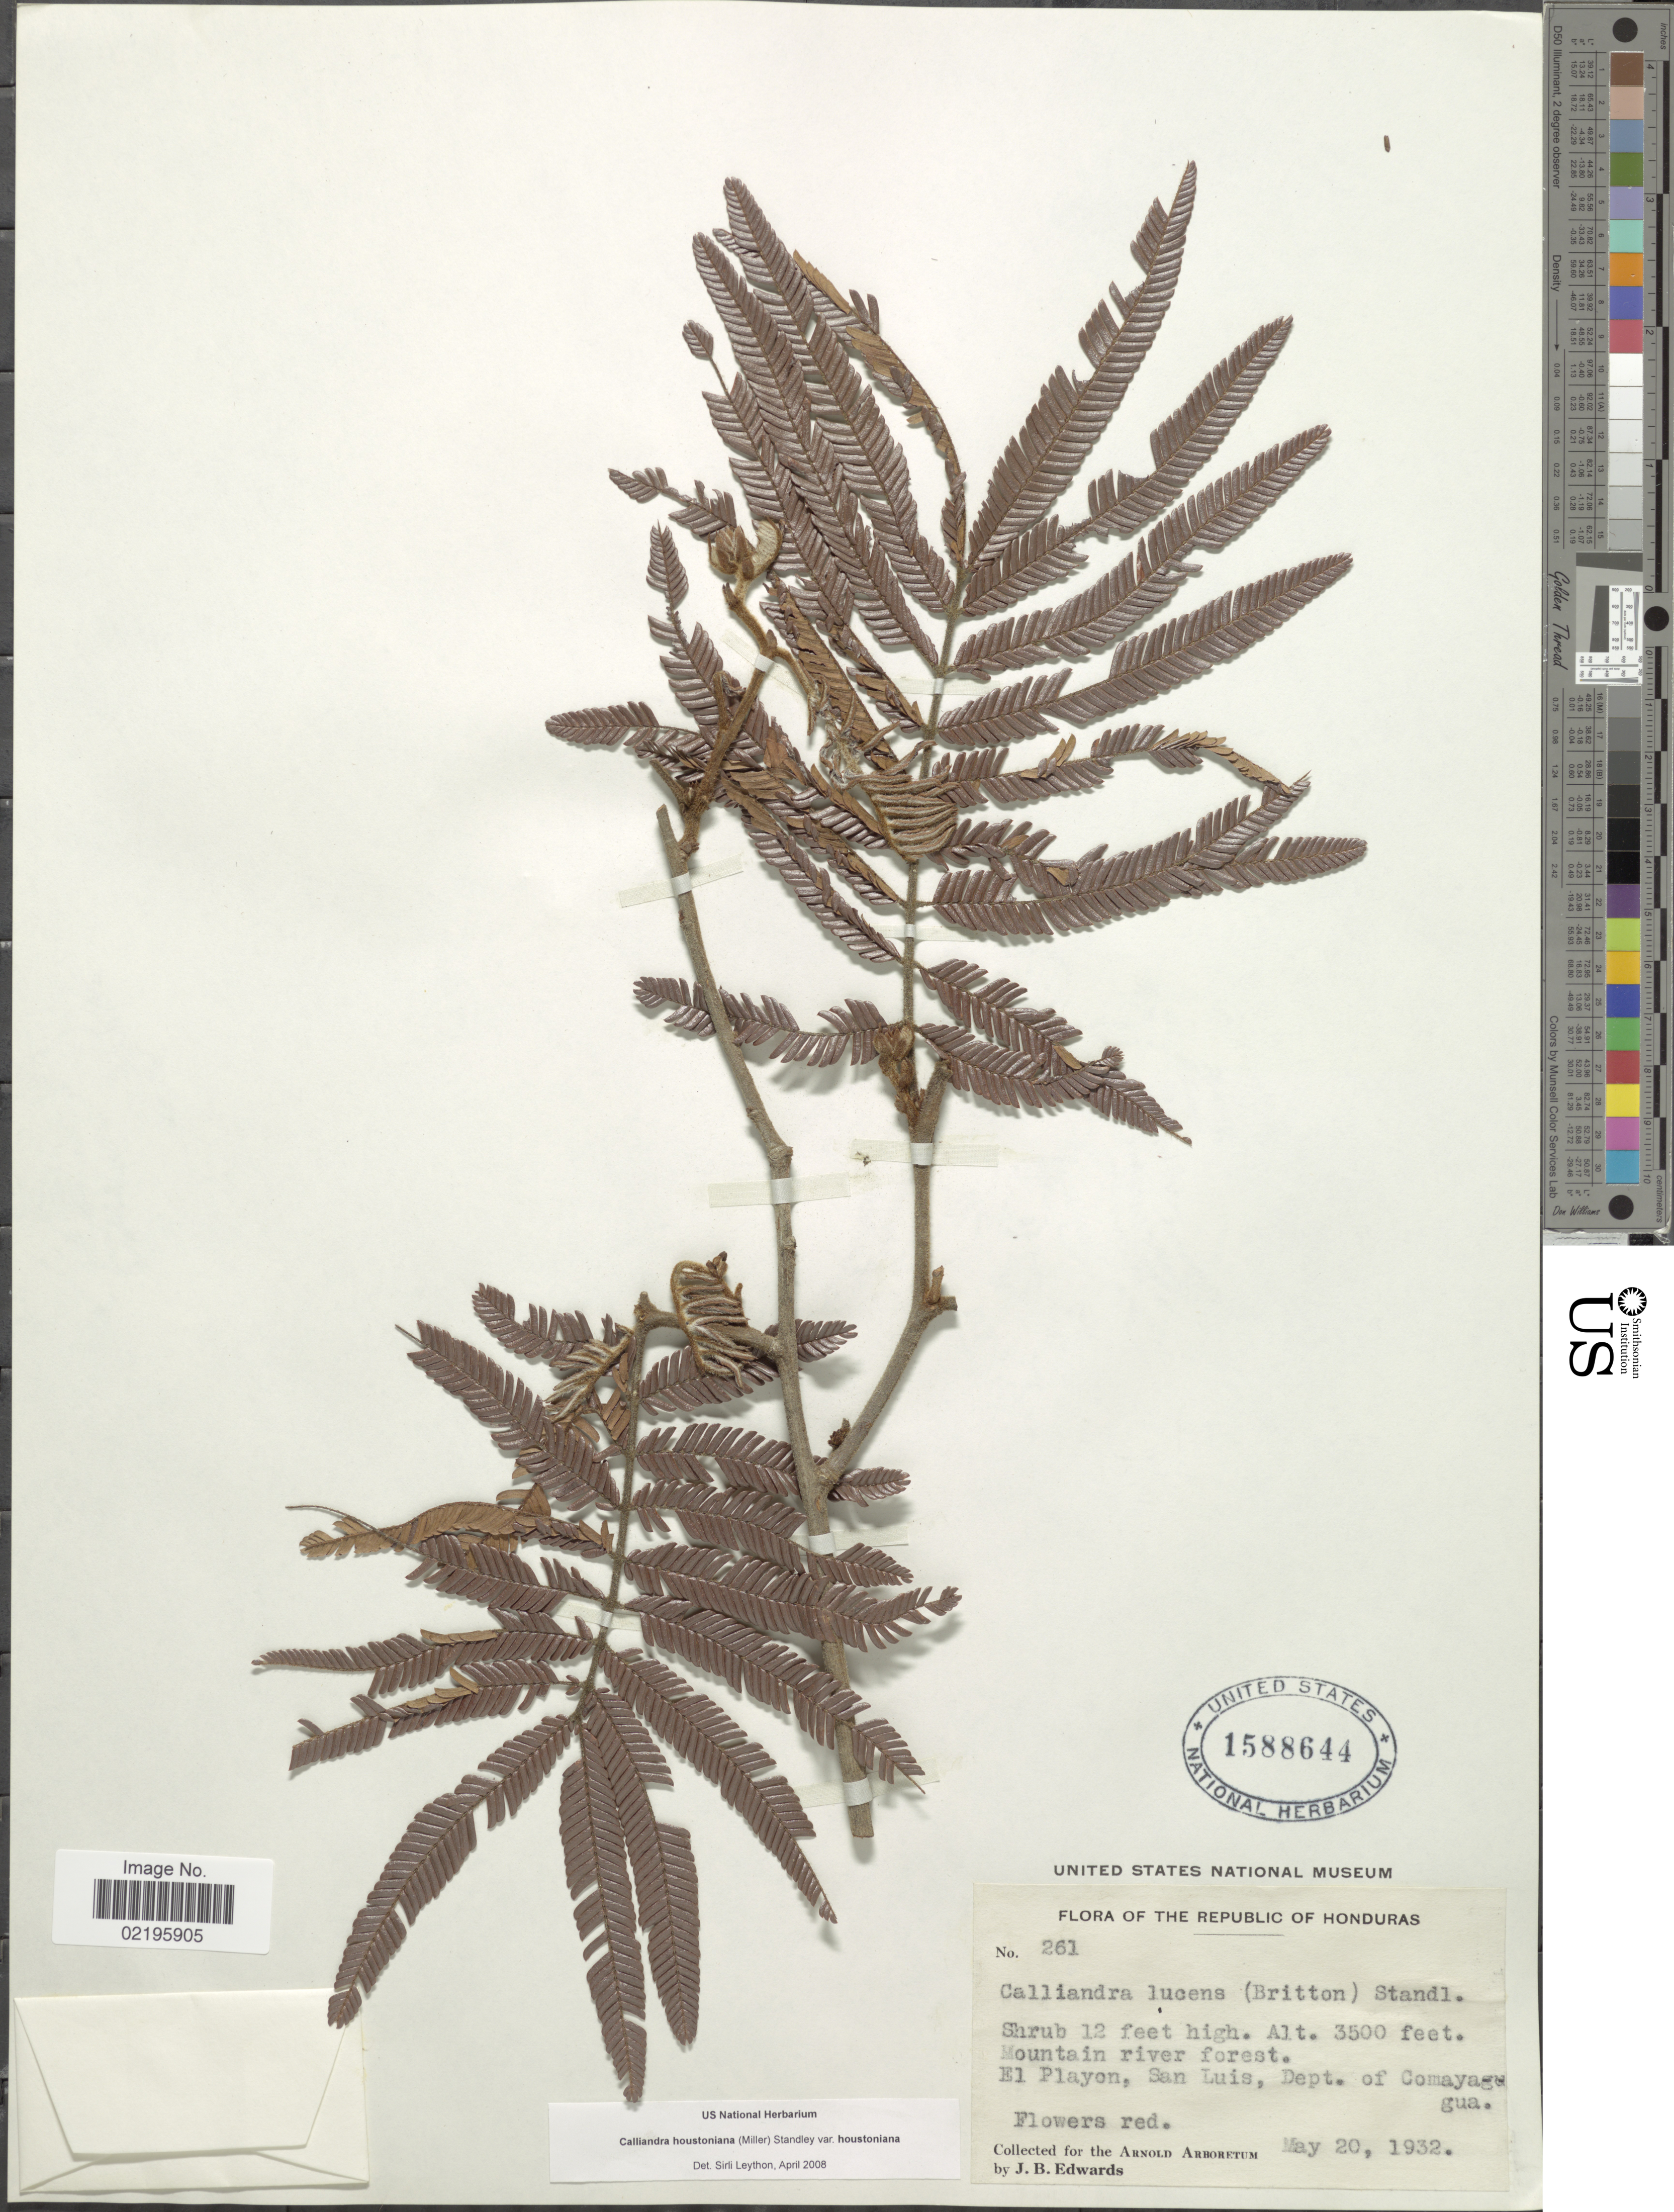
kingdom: Plantae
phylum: Tracheophyta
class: Magnoliopsida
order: Fabales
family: Fabaceae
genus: Calliandra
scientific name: Calliandra houstoniana var. houstoniana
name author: (Mill.) Standl.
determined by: Leython, S.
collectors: J. B. Edwards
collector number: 261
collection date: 1932-05-20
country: Honduras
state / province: Comayagua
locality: Mountain river forest, El Playon, San Luis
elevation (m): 1067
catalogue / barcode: US 1588644